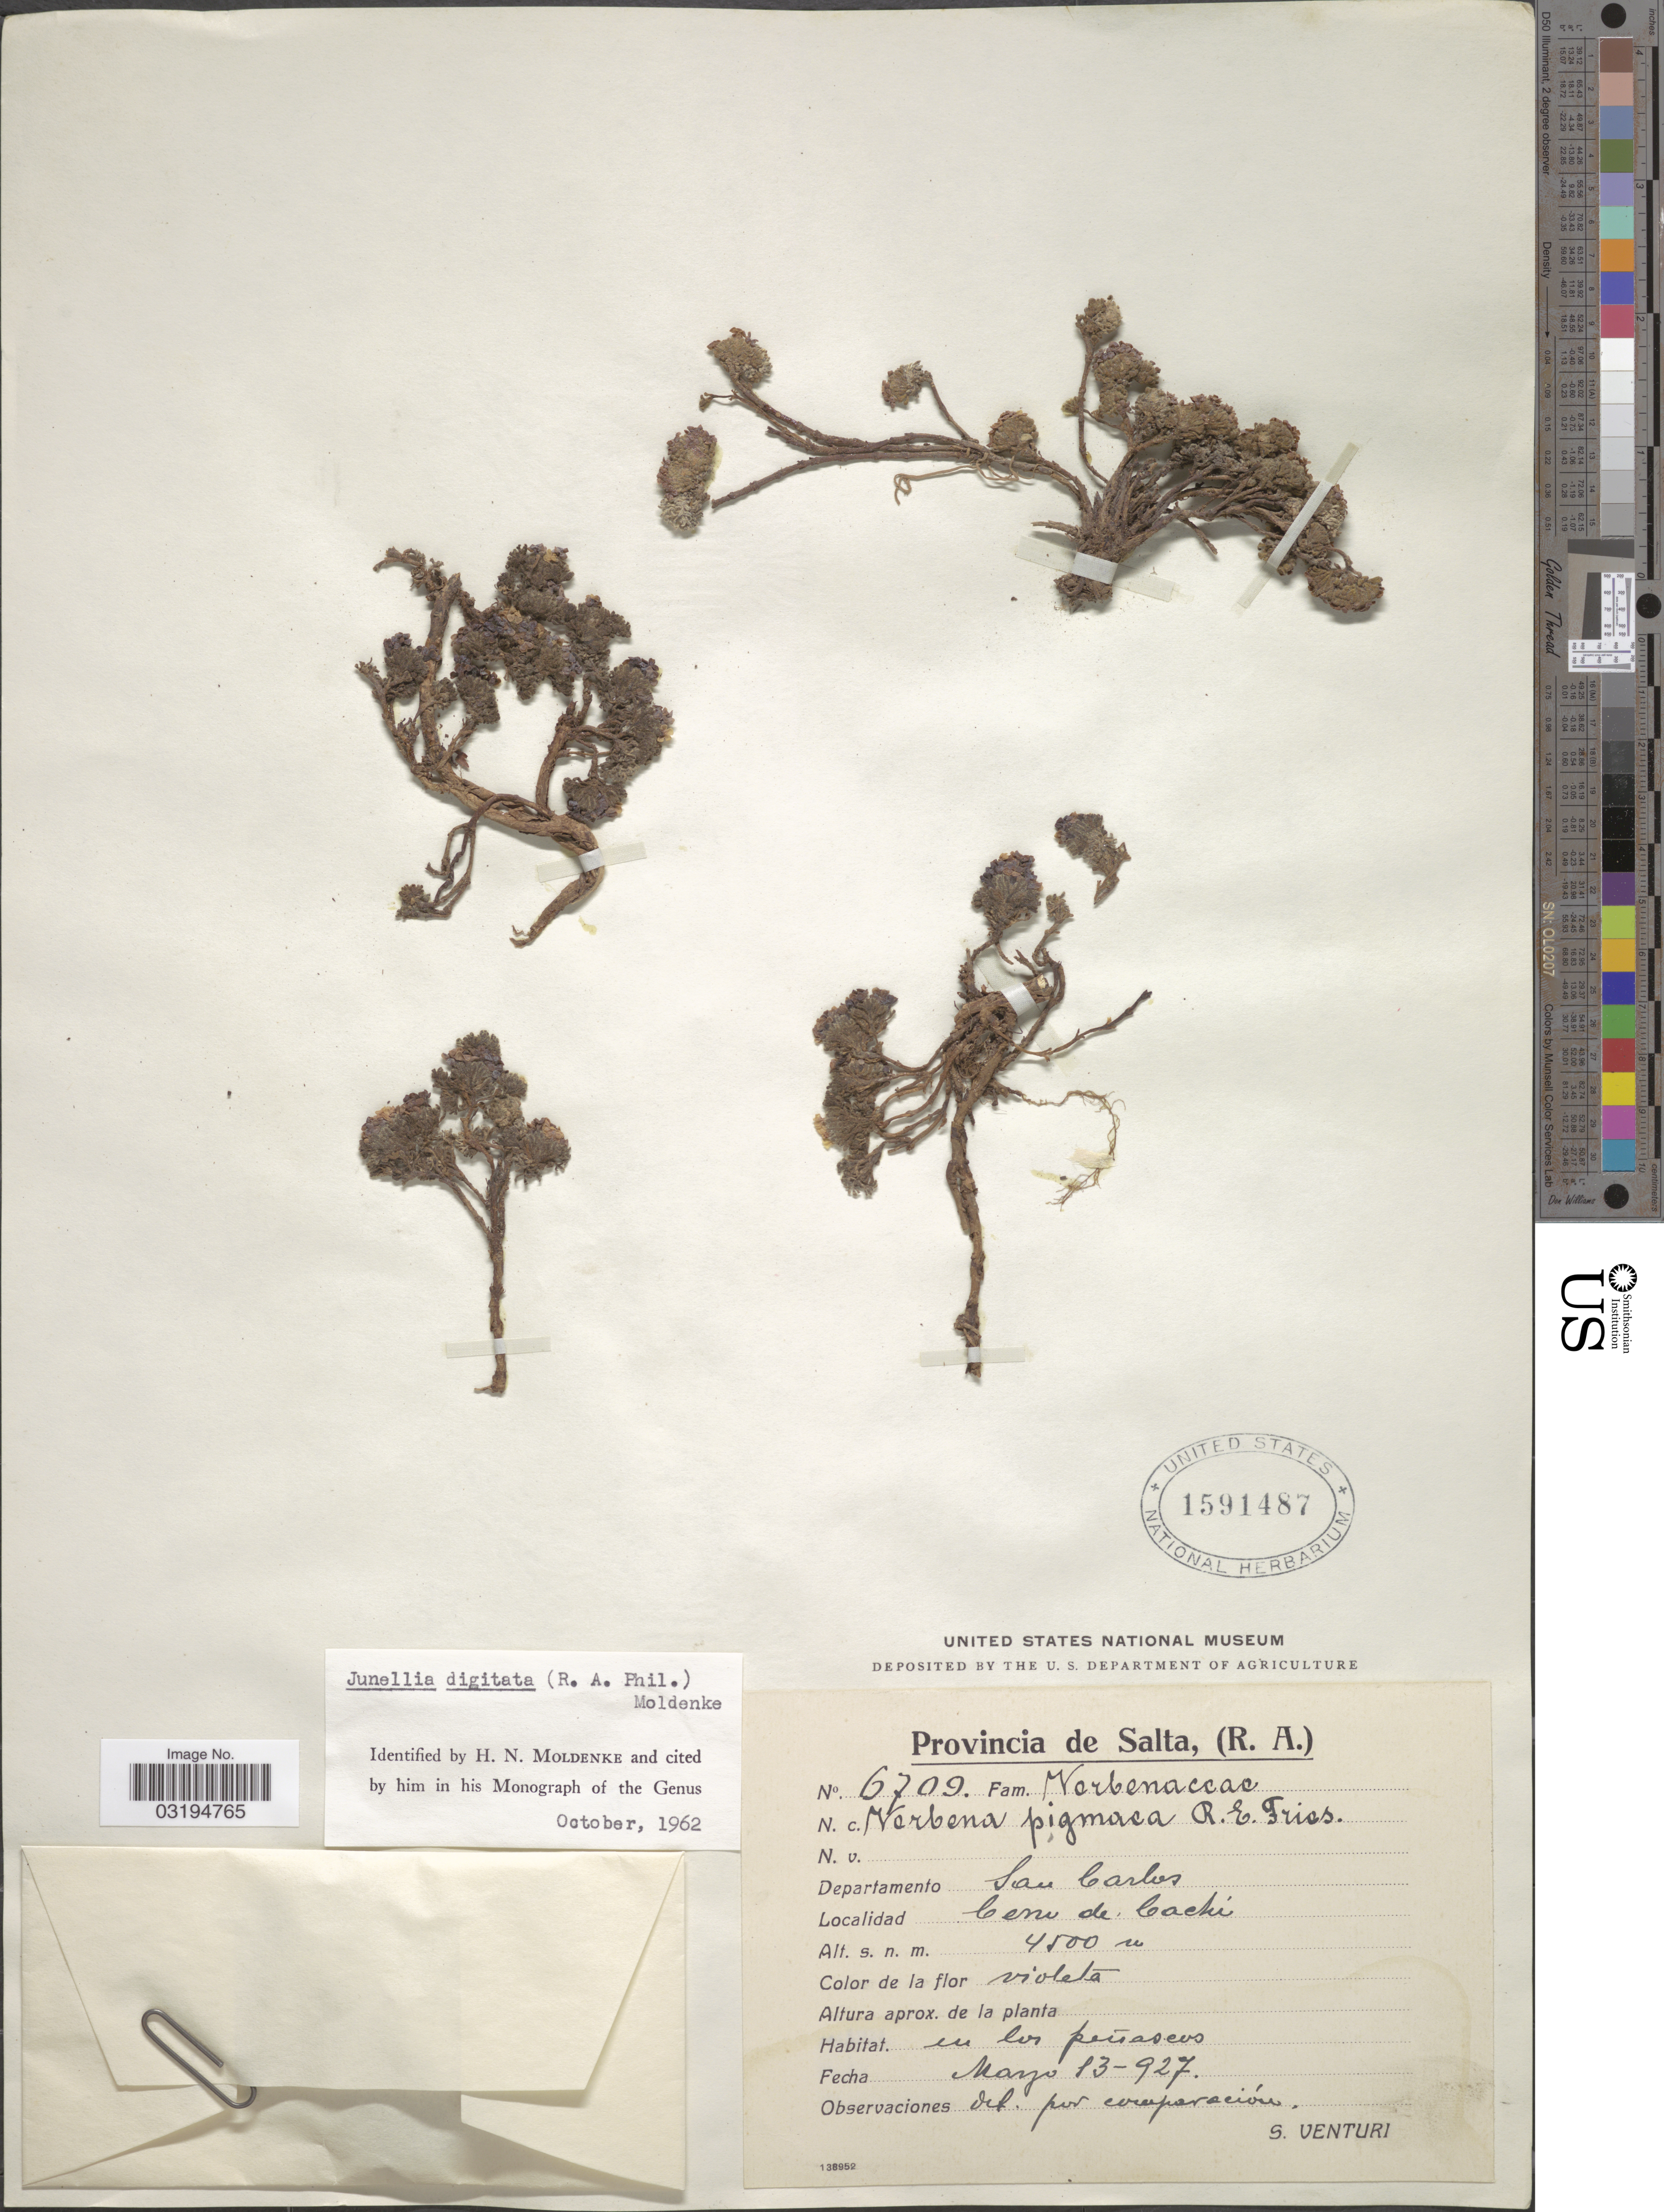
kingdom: Plantae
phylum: Tracheophyta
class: Magnoliopsida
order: Lamiales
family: Verbenaceae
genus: Junellia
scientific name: Junellia digitata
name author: (Phil.) Moldenke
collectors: S. Venturi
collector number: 6709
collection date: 1927-03-13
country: Argentina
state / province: Salta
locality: Departamento San Calos. Cerro de Cachi.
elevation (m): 4500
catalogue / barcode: US 1591487